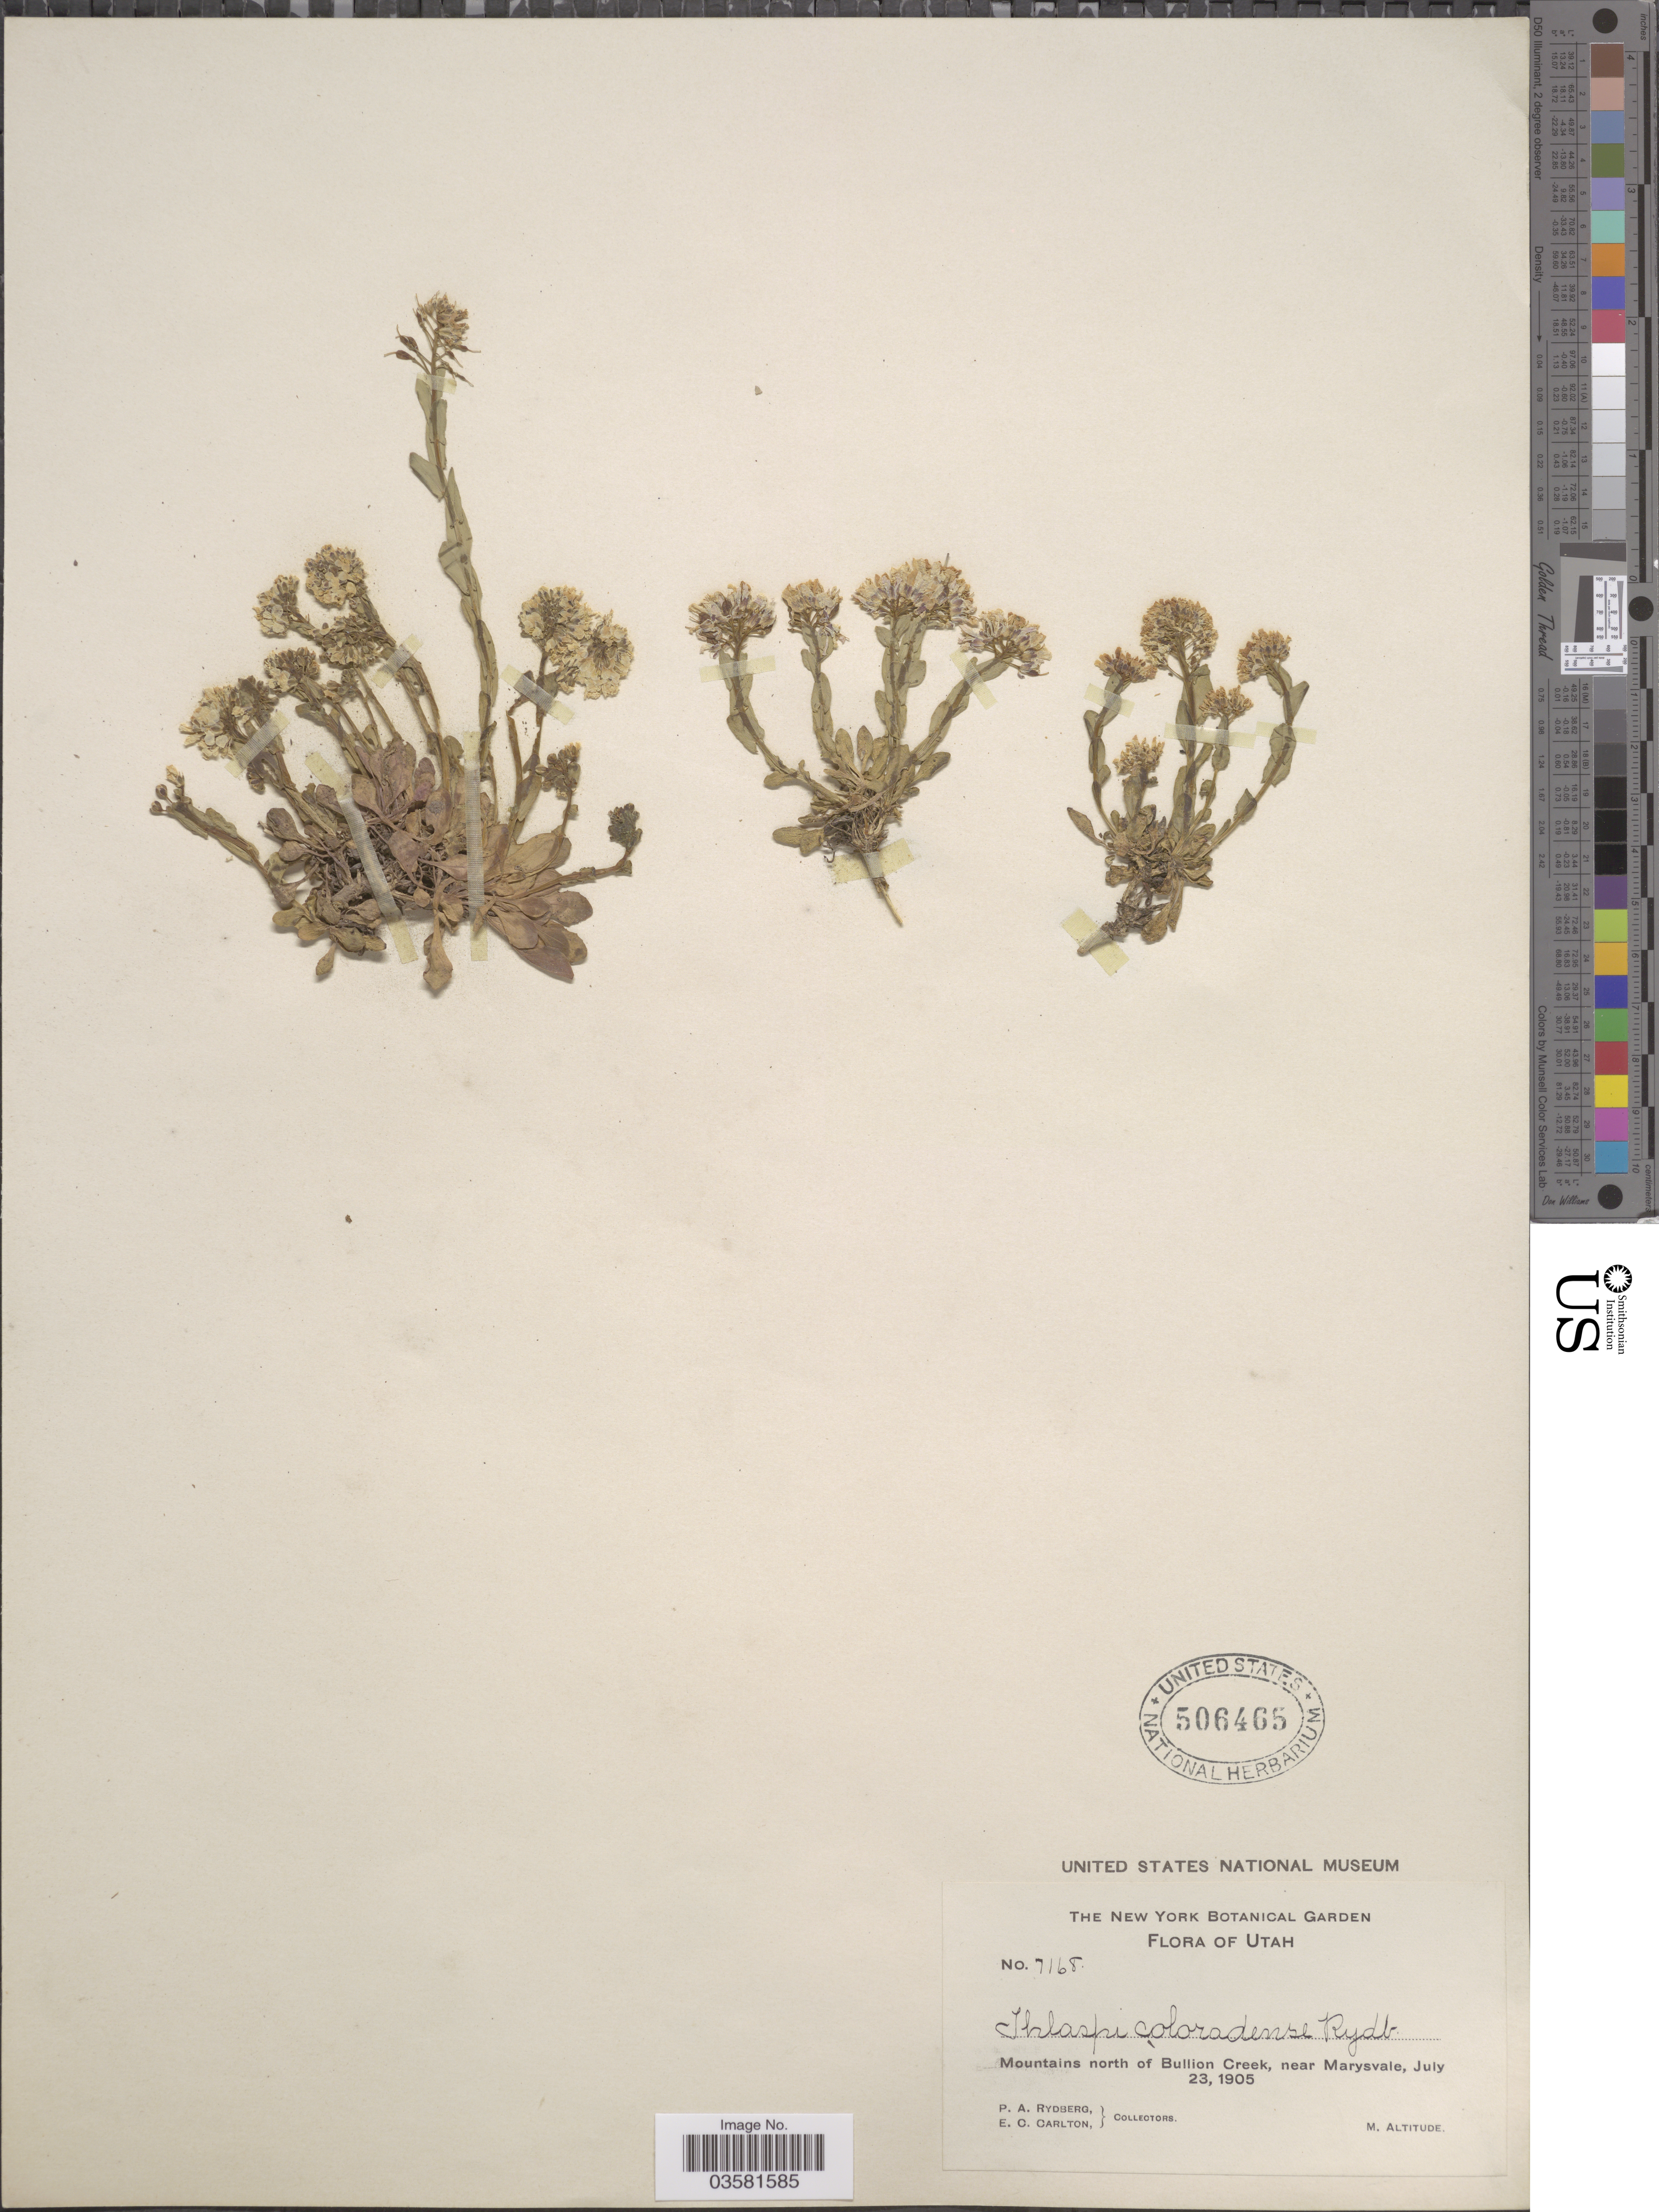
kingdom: Plantae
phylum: Tracheophyta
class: Magnoliopsida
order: Brassicales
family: Brassicaceae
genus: Thlaspi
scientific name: Thlaspi fendleri var. glaucum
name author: (A. Nelson) C.L. Hitchc.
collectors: P. A. Rydberg & E. Carlton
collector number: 7168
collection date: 1905-07-23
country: United States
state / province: Utah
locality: Mountains north of Bullion Creek, near Marysvale.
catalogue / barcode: US 506465